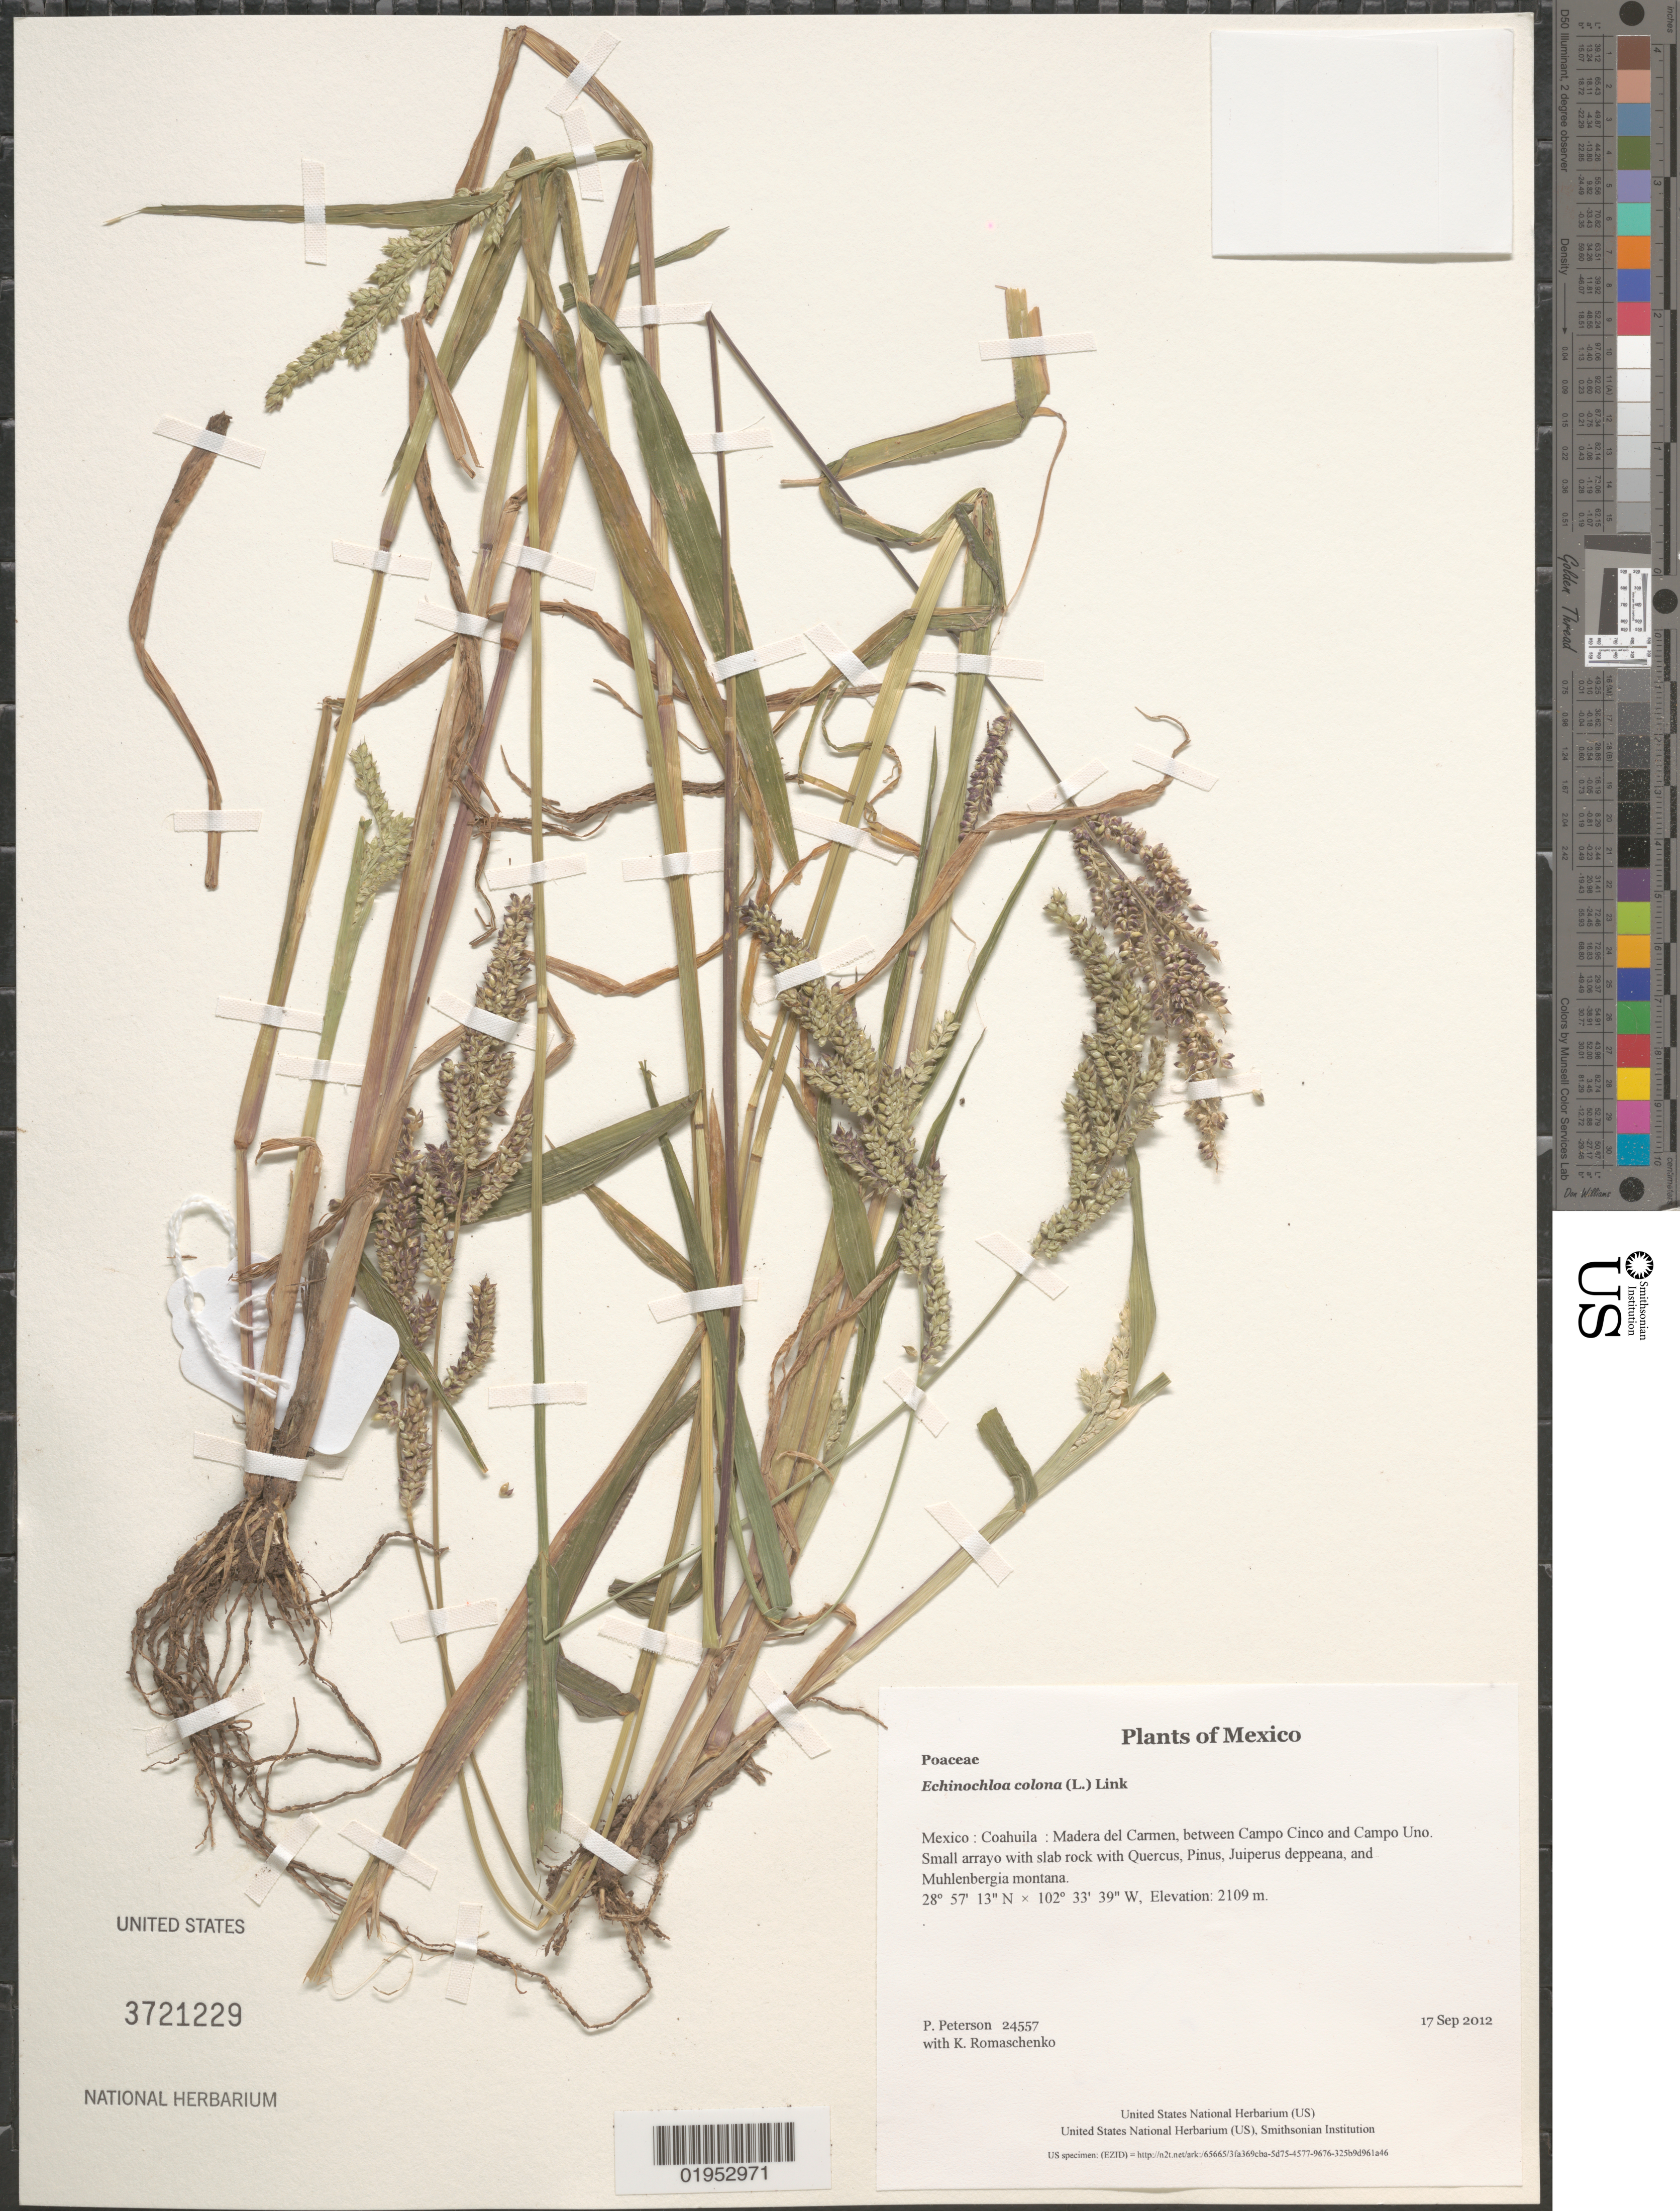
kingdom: Plantae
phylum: Tracheophyta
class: Liliopsida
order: Poales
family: Poaceae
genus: Echinochloa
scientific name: Echinochloa colona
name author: (L.) Link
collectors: P. M. Peterson & K. Romaschenko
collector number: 24557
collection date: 2012-09-17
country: Mexico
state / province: Coahuila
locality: Madera del Carmen, between Campo Cinco and Campo Uno.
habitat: Small arrayo with slab rock with Quercus, Pinus, Juiperus deppeana, and Muhlenbergia montana.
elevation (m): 2109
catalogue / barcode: US 3721229